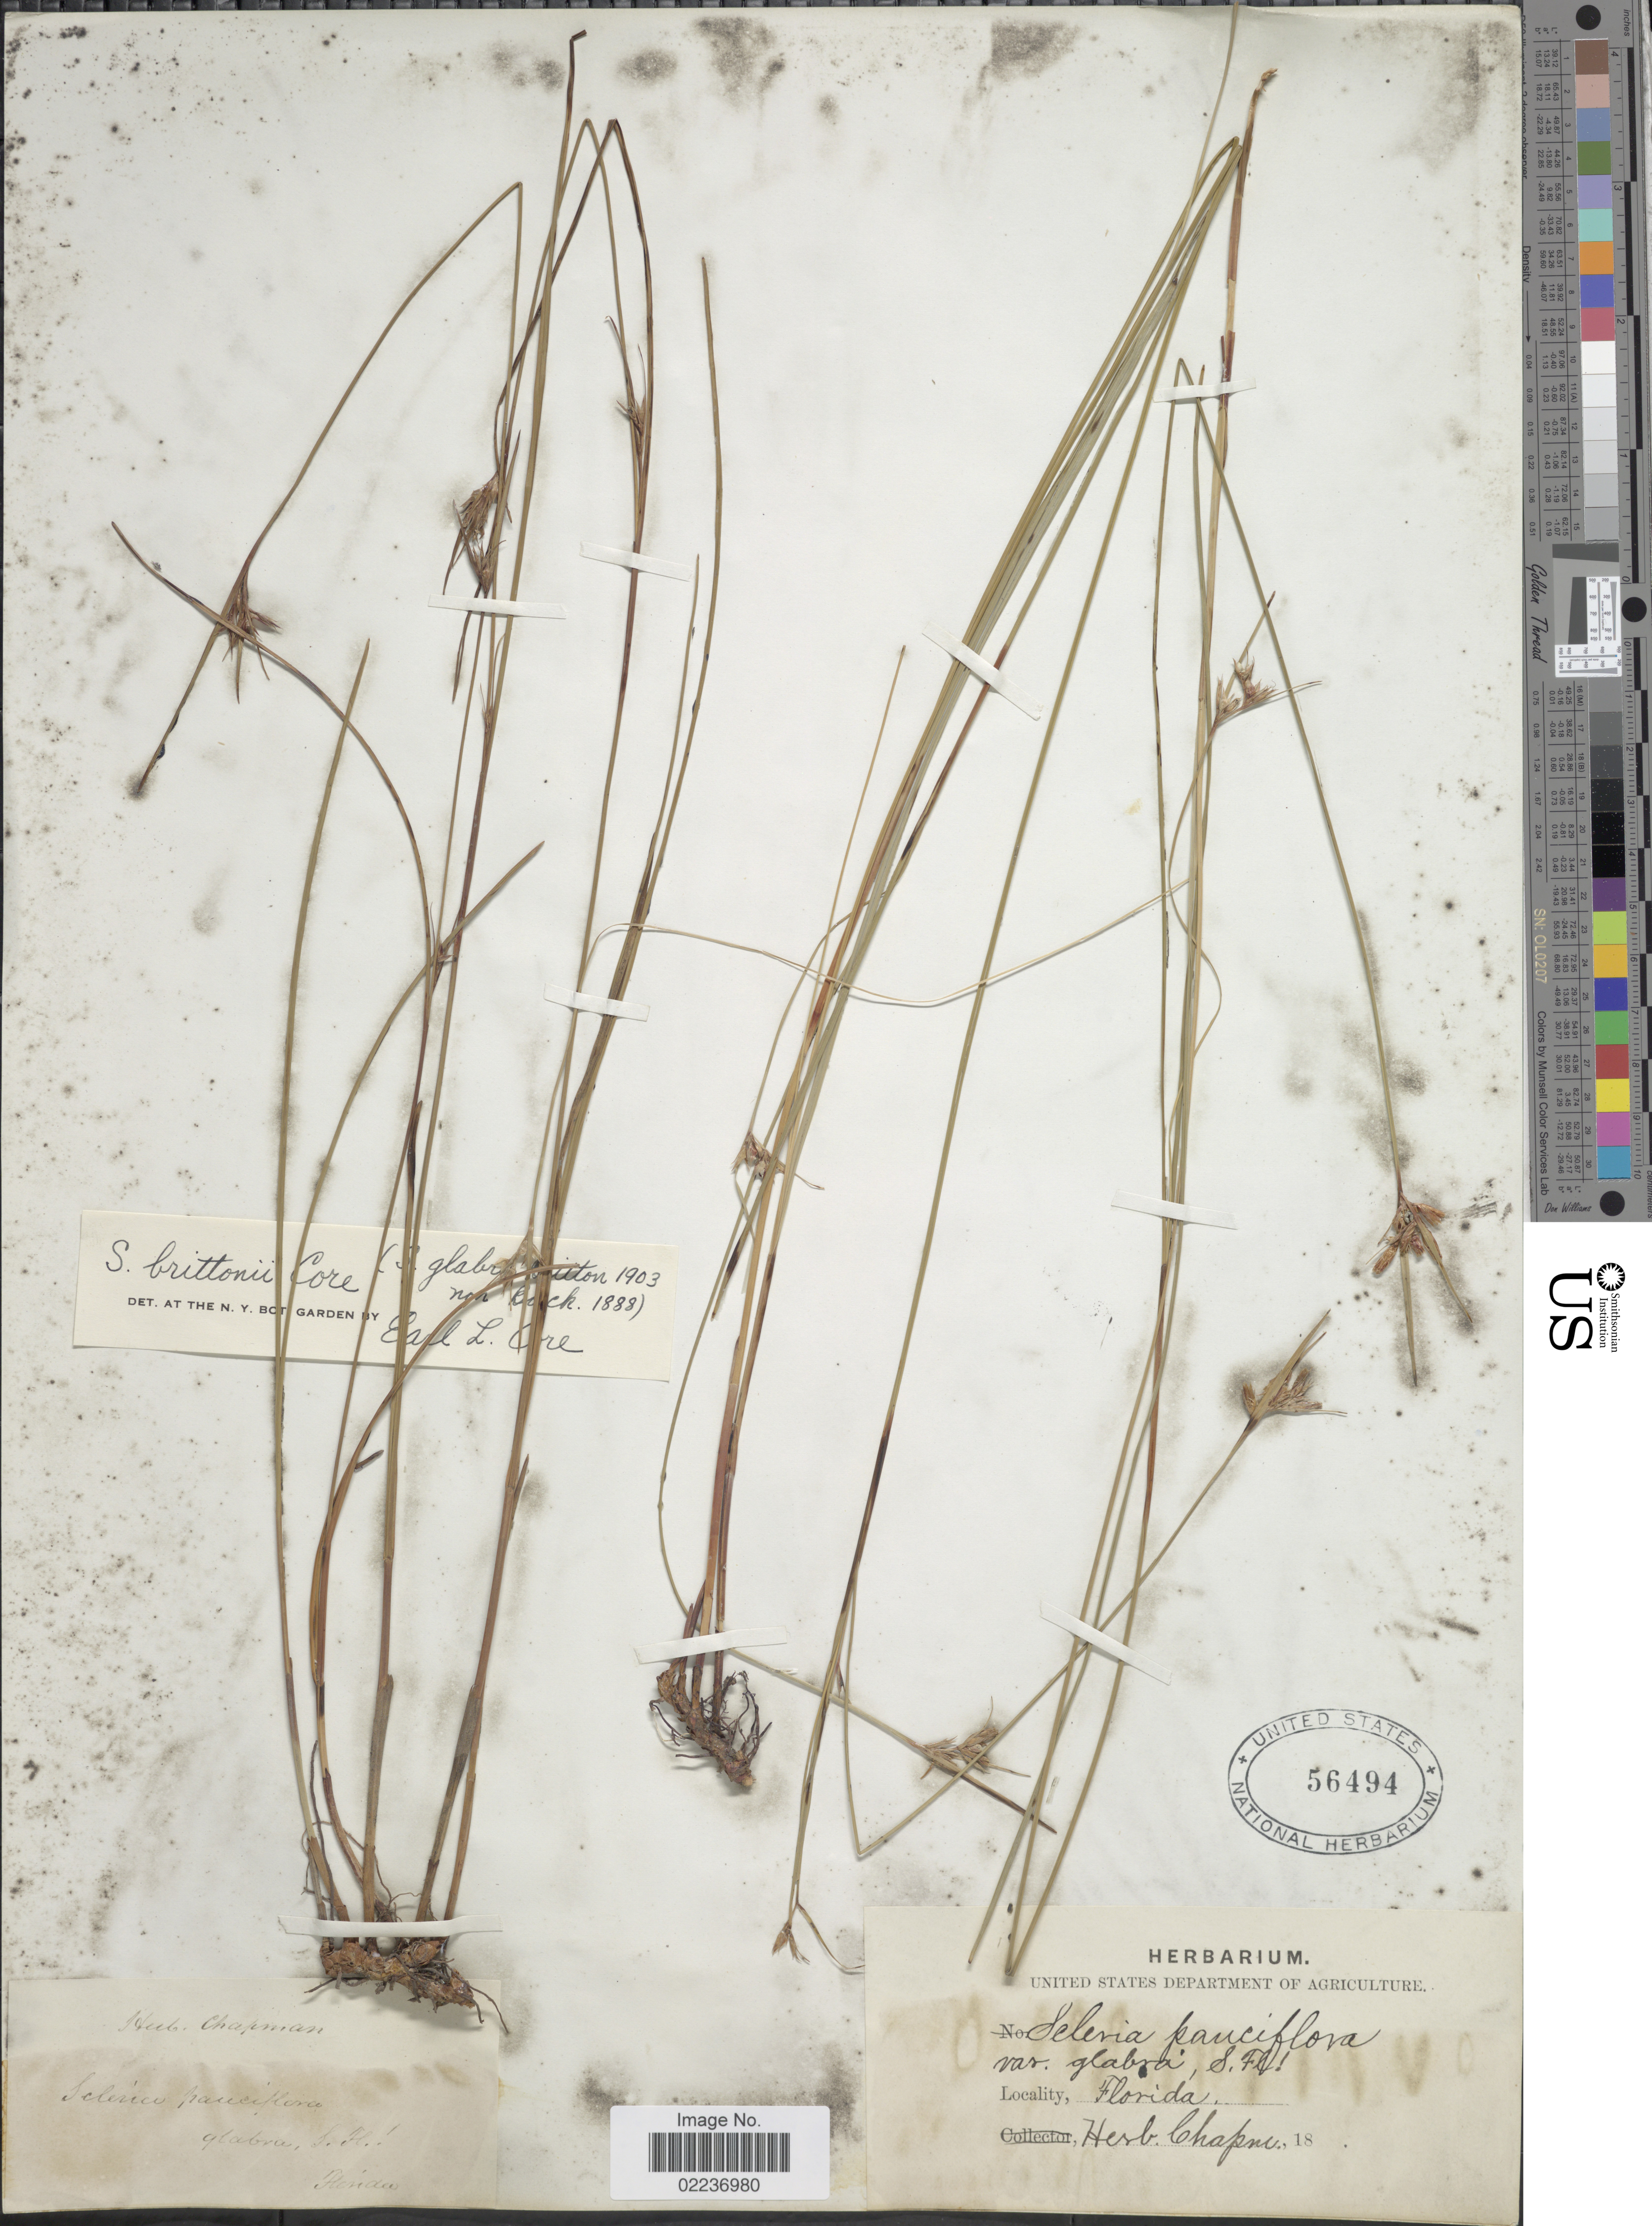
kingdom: Plantae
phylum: Tracheophyta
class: Liliopsida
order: Poales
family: Cyperaceae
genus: Scleria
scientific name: Scleria brittonii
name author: Core ex Small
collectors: ex herb. Chapman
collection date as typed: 18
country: United States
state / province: Florida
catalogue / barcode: US 56494